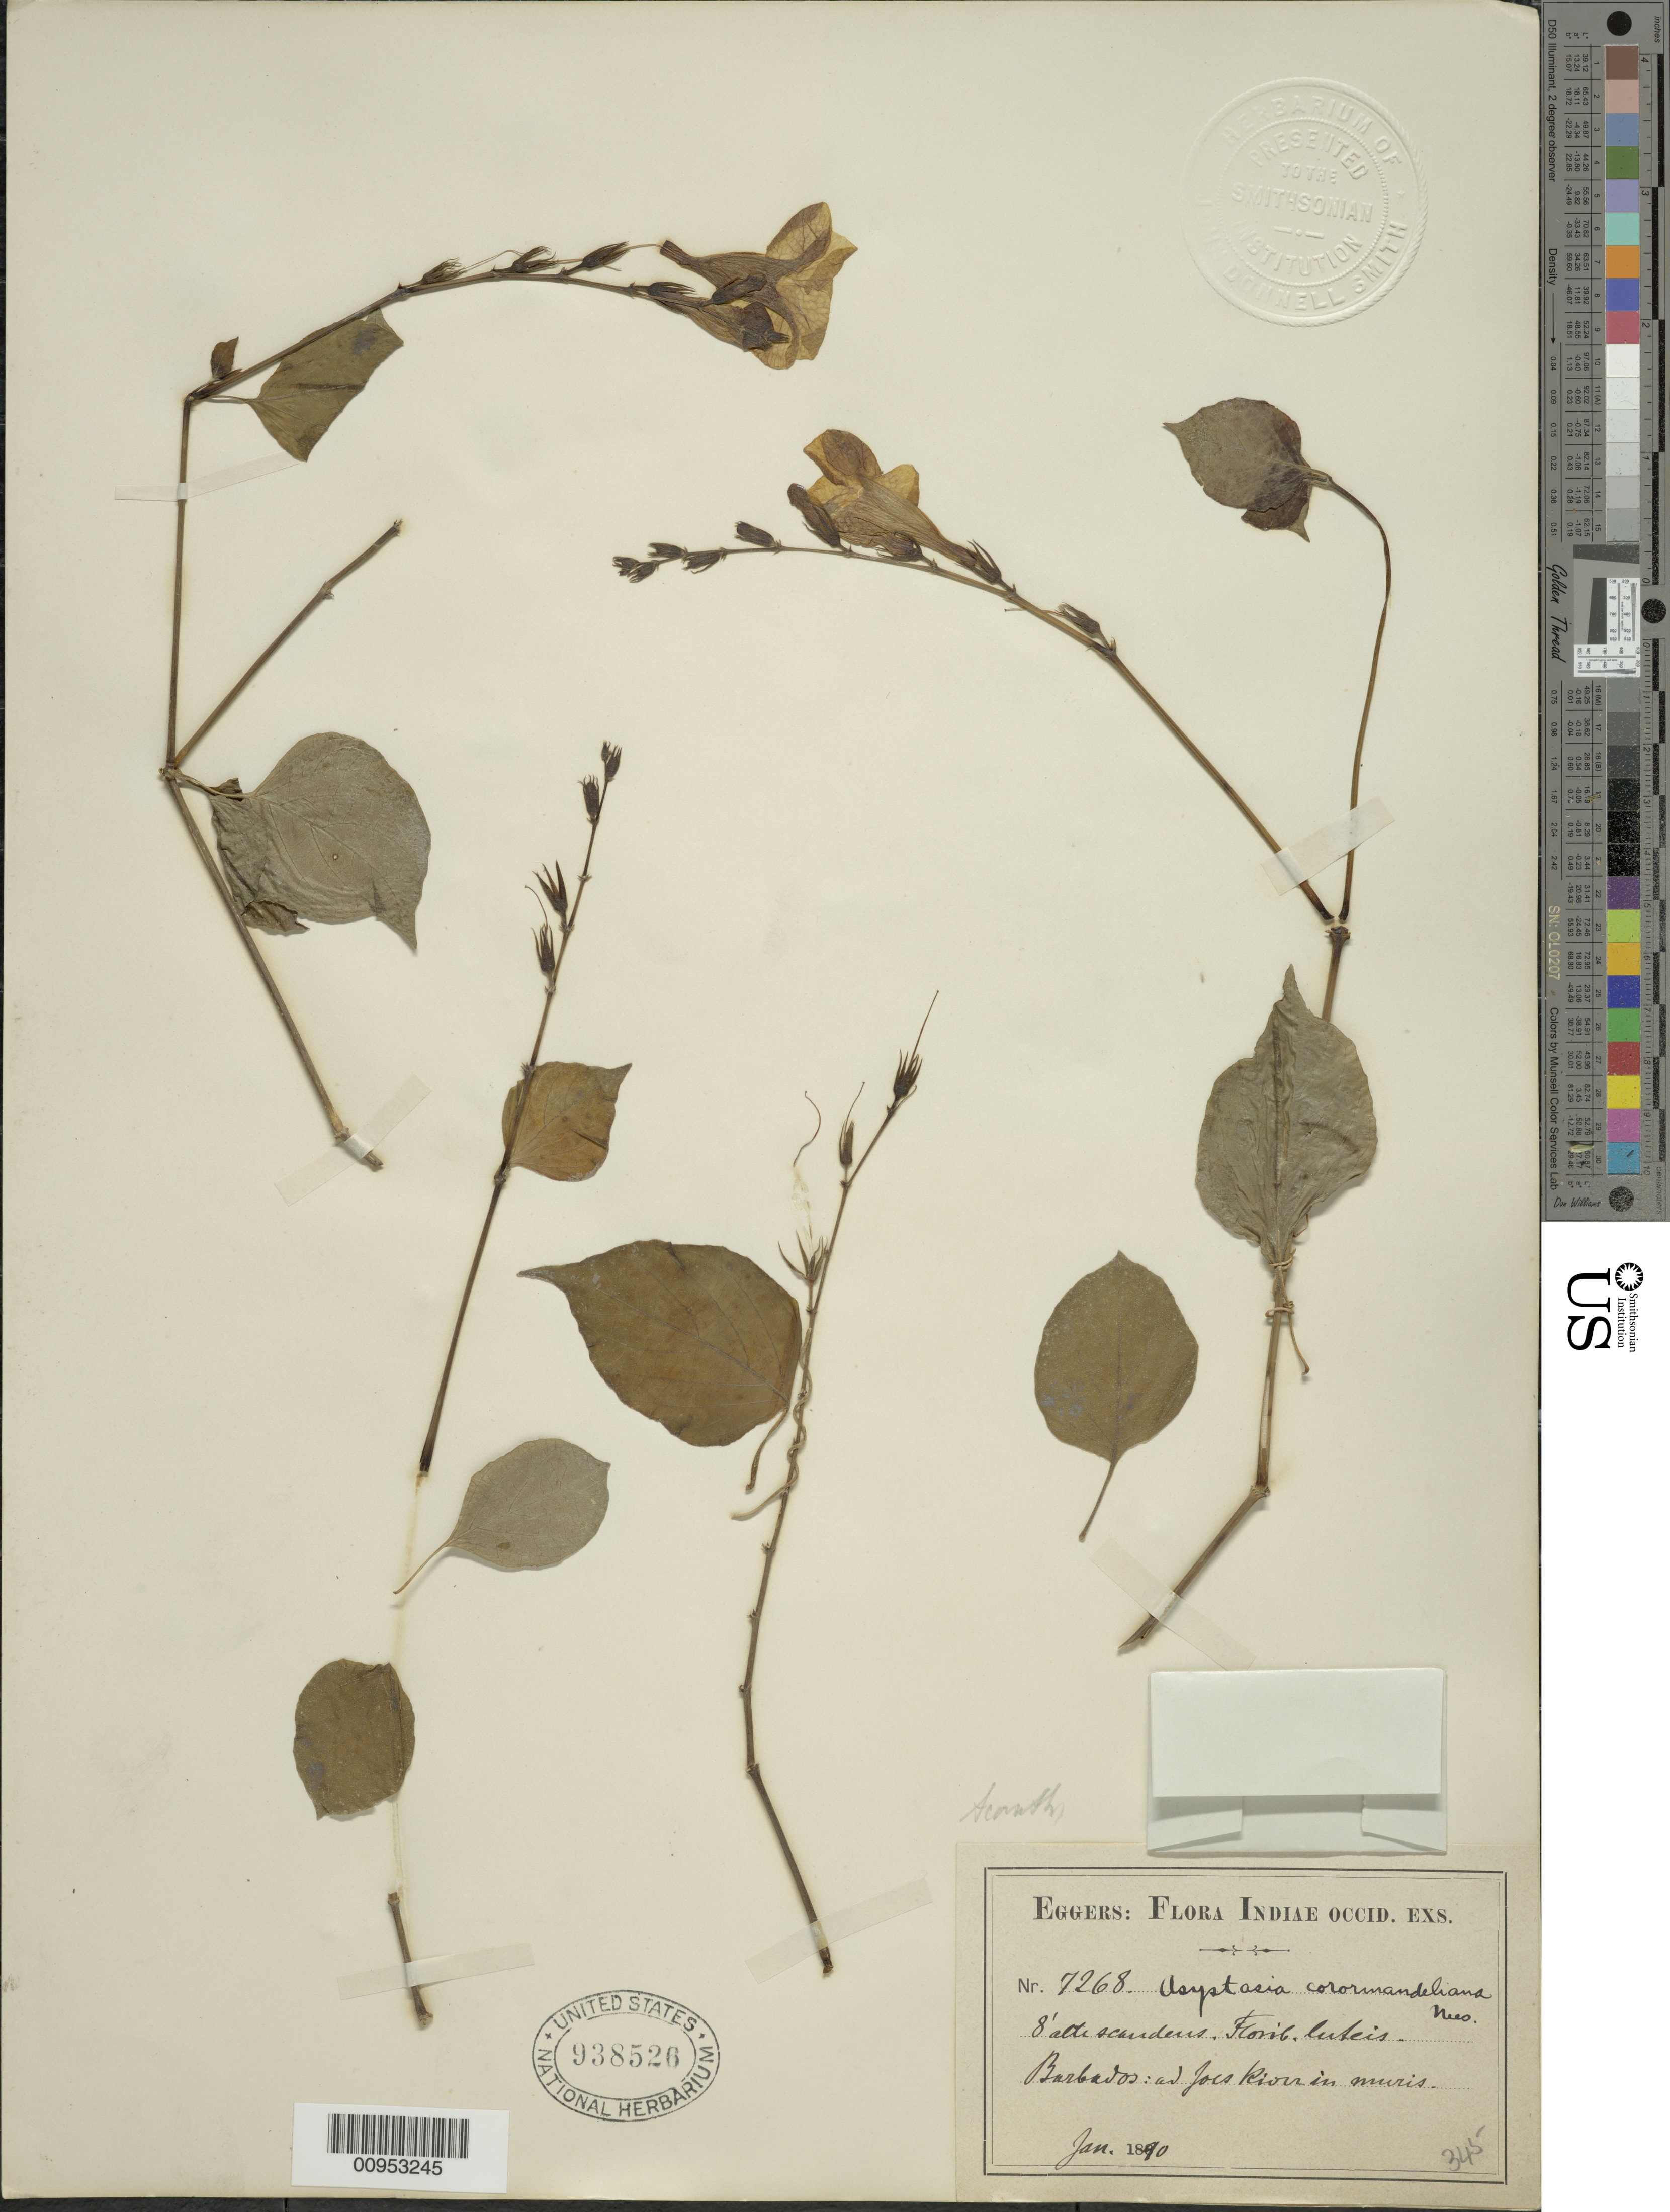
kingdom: Plantae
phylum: Tracheophyta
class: Magnoliopsida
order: Lamiales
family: Acanthaceae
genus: Asystasia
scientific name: Asystasia gangetica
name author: (L.) T. Anderson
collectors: H. F. A. von Eggers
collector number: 7268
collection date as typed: Jan 1890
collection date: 1890-01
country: Barbados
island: Barbados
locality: Joes River in muris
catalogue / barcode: US 938526